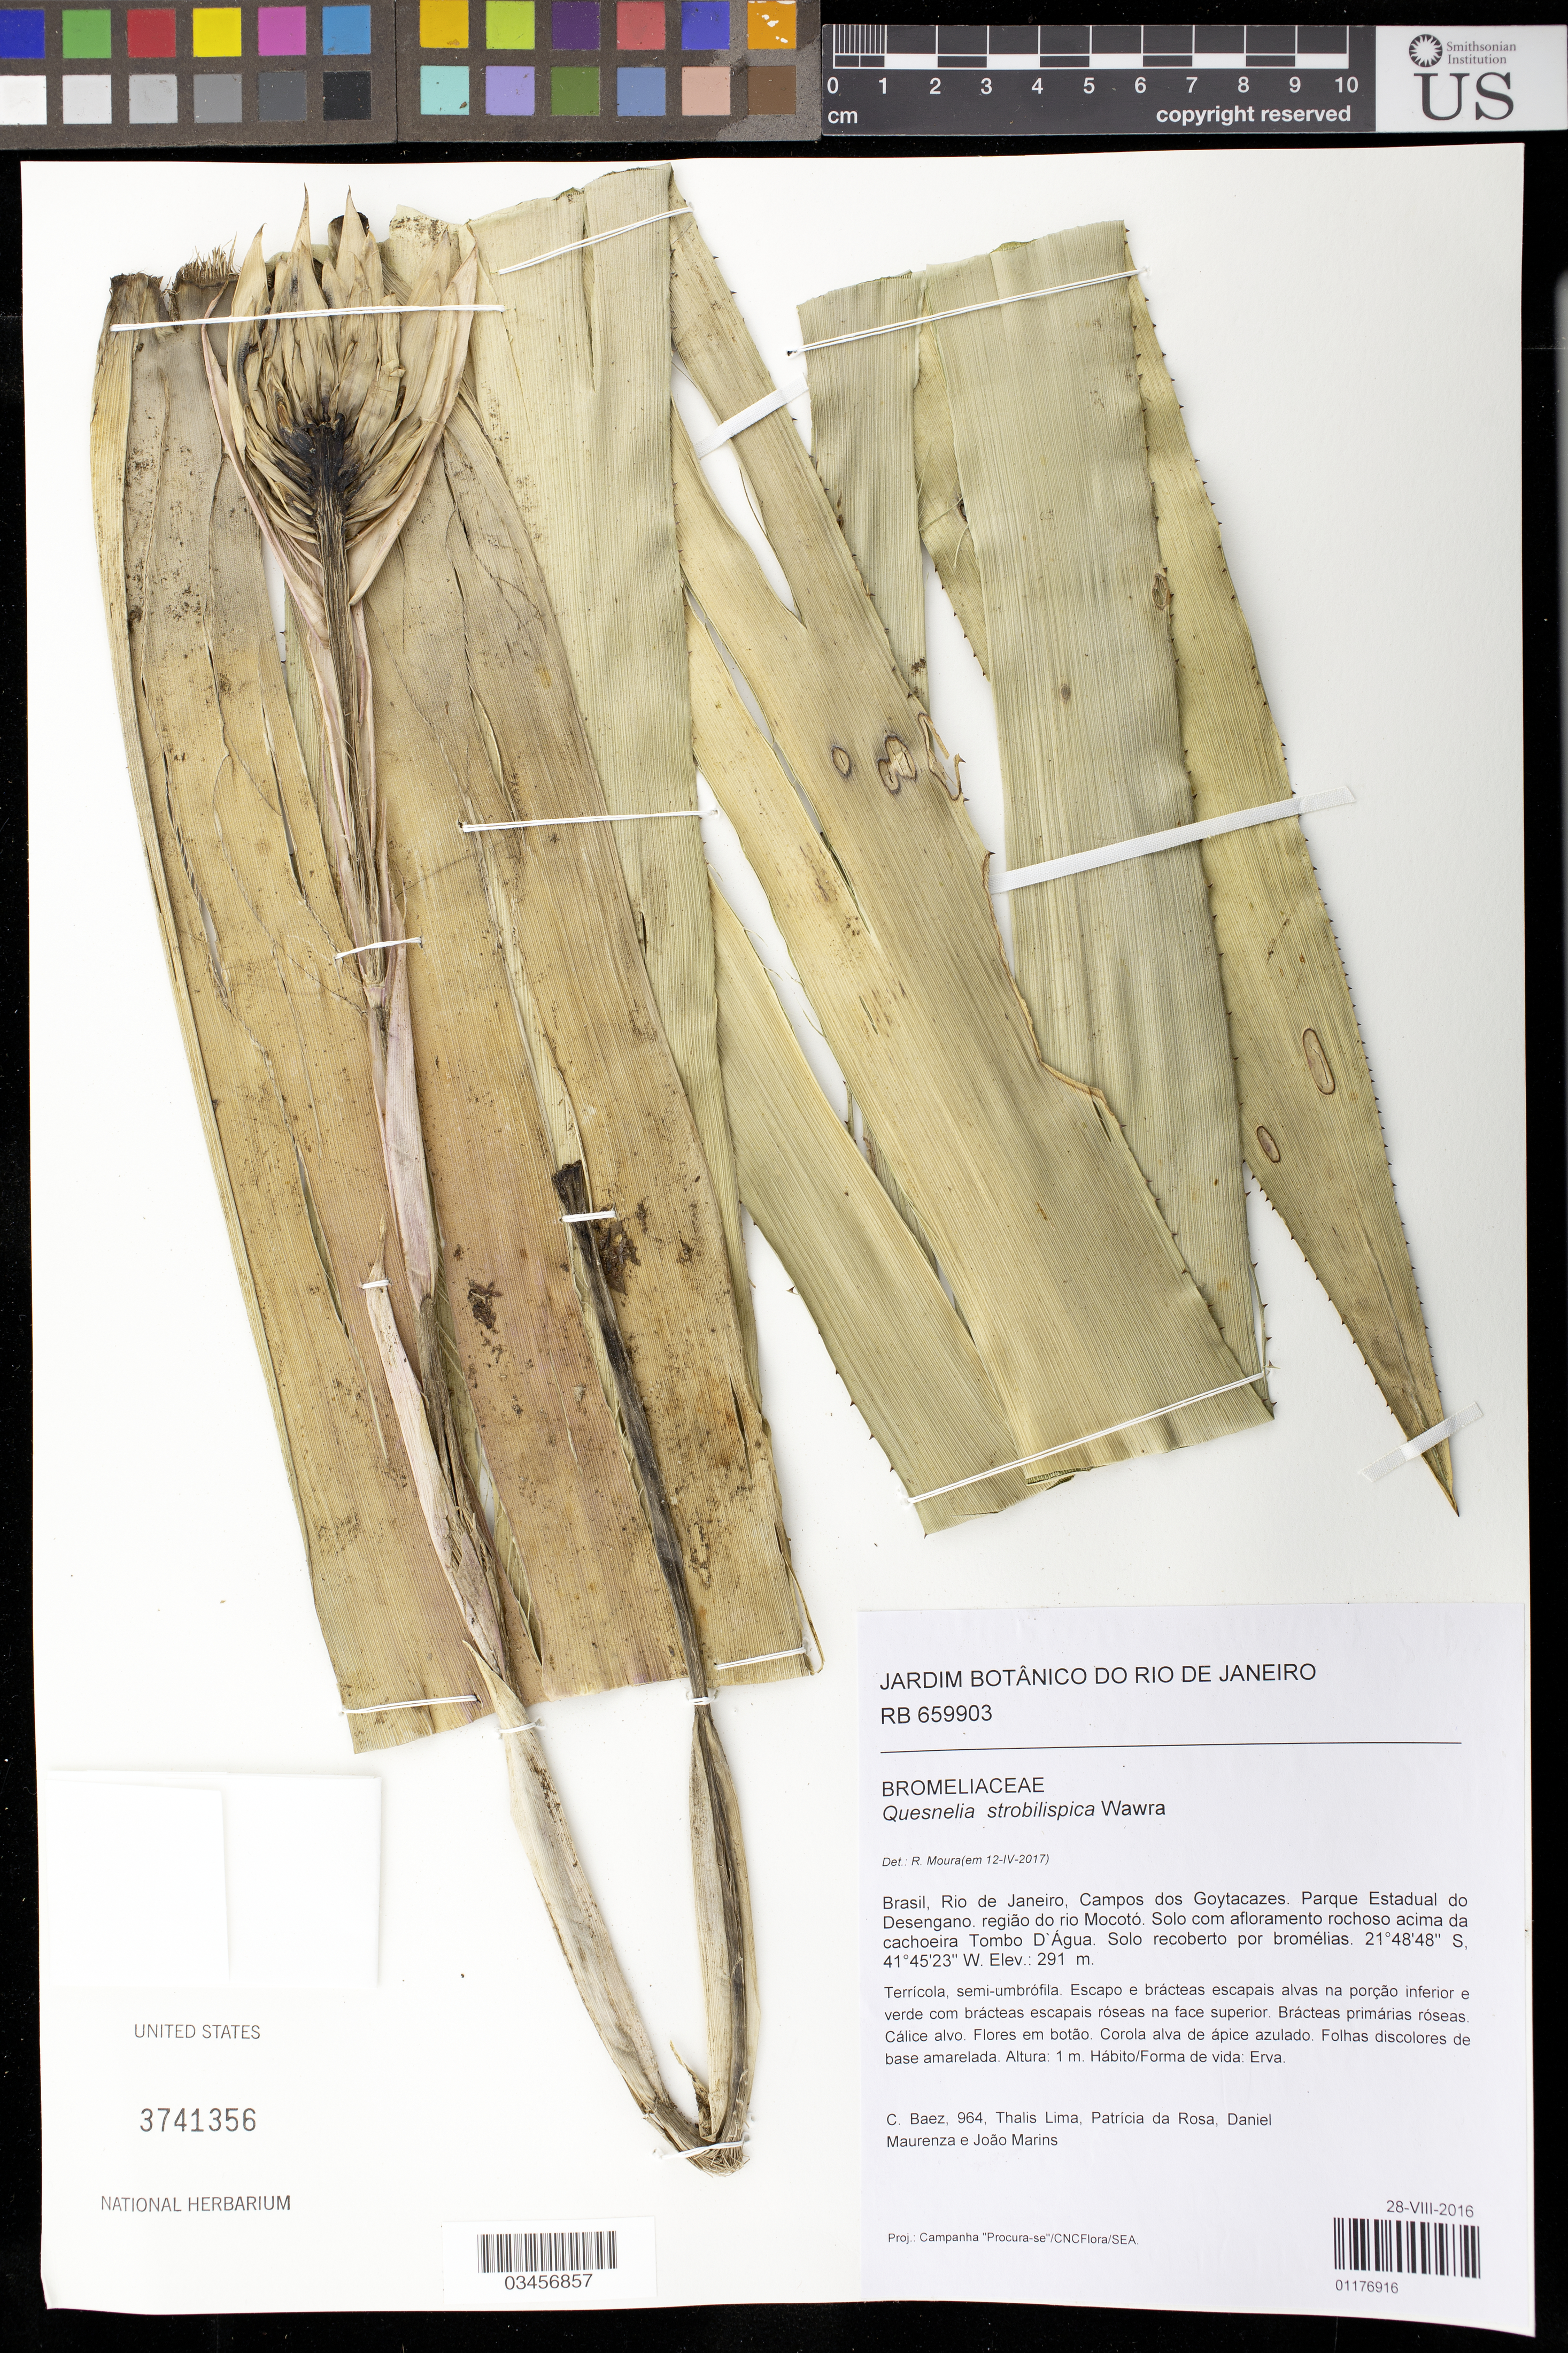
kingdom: Plantae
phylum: Tracheophyta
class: Liliopsida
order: Poales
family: Bromeliaceae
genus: Quesnelia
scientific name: Quesnelia strobilospica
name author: Wawra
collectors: C. Baez, T. Lima, P. da Rosa, D. Maurenza & J. Marins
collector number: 964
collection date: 2016-08-28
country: Brazil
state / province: Rio de Janeiro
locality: Campos dos Goytacazes. Parque Estadual do Desengano, região do rio Mocotó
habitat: Solo com alforamento rochoso acima da cachoeira tombo d'água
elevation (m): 291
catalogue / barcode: US 3741356